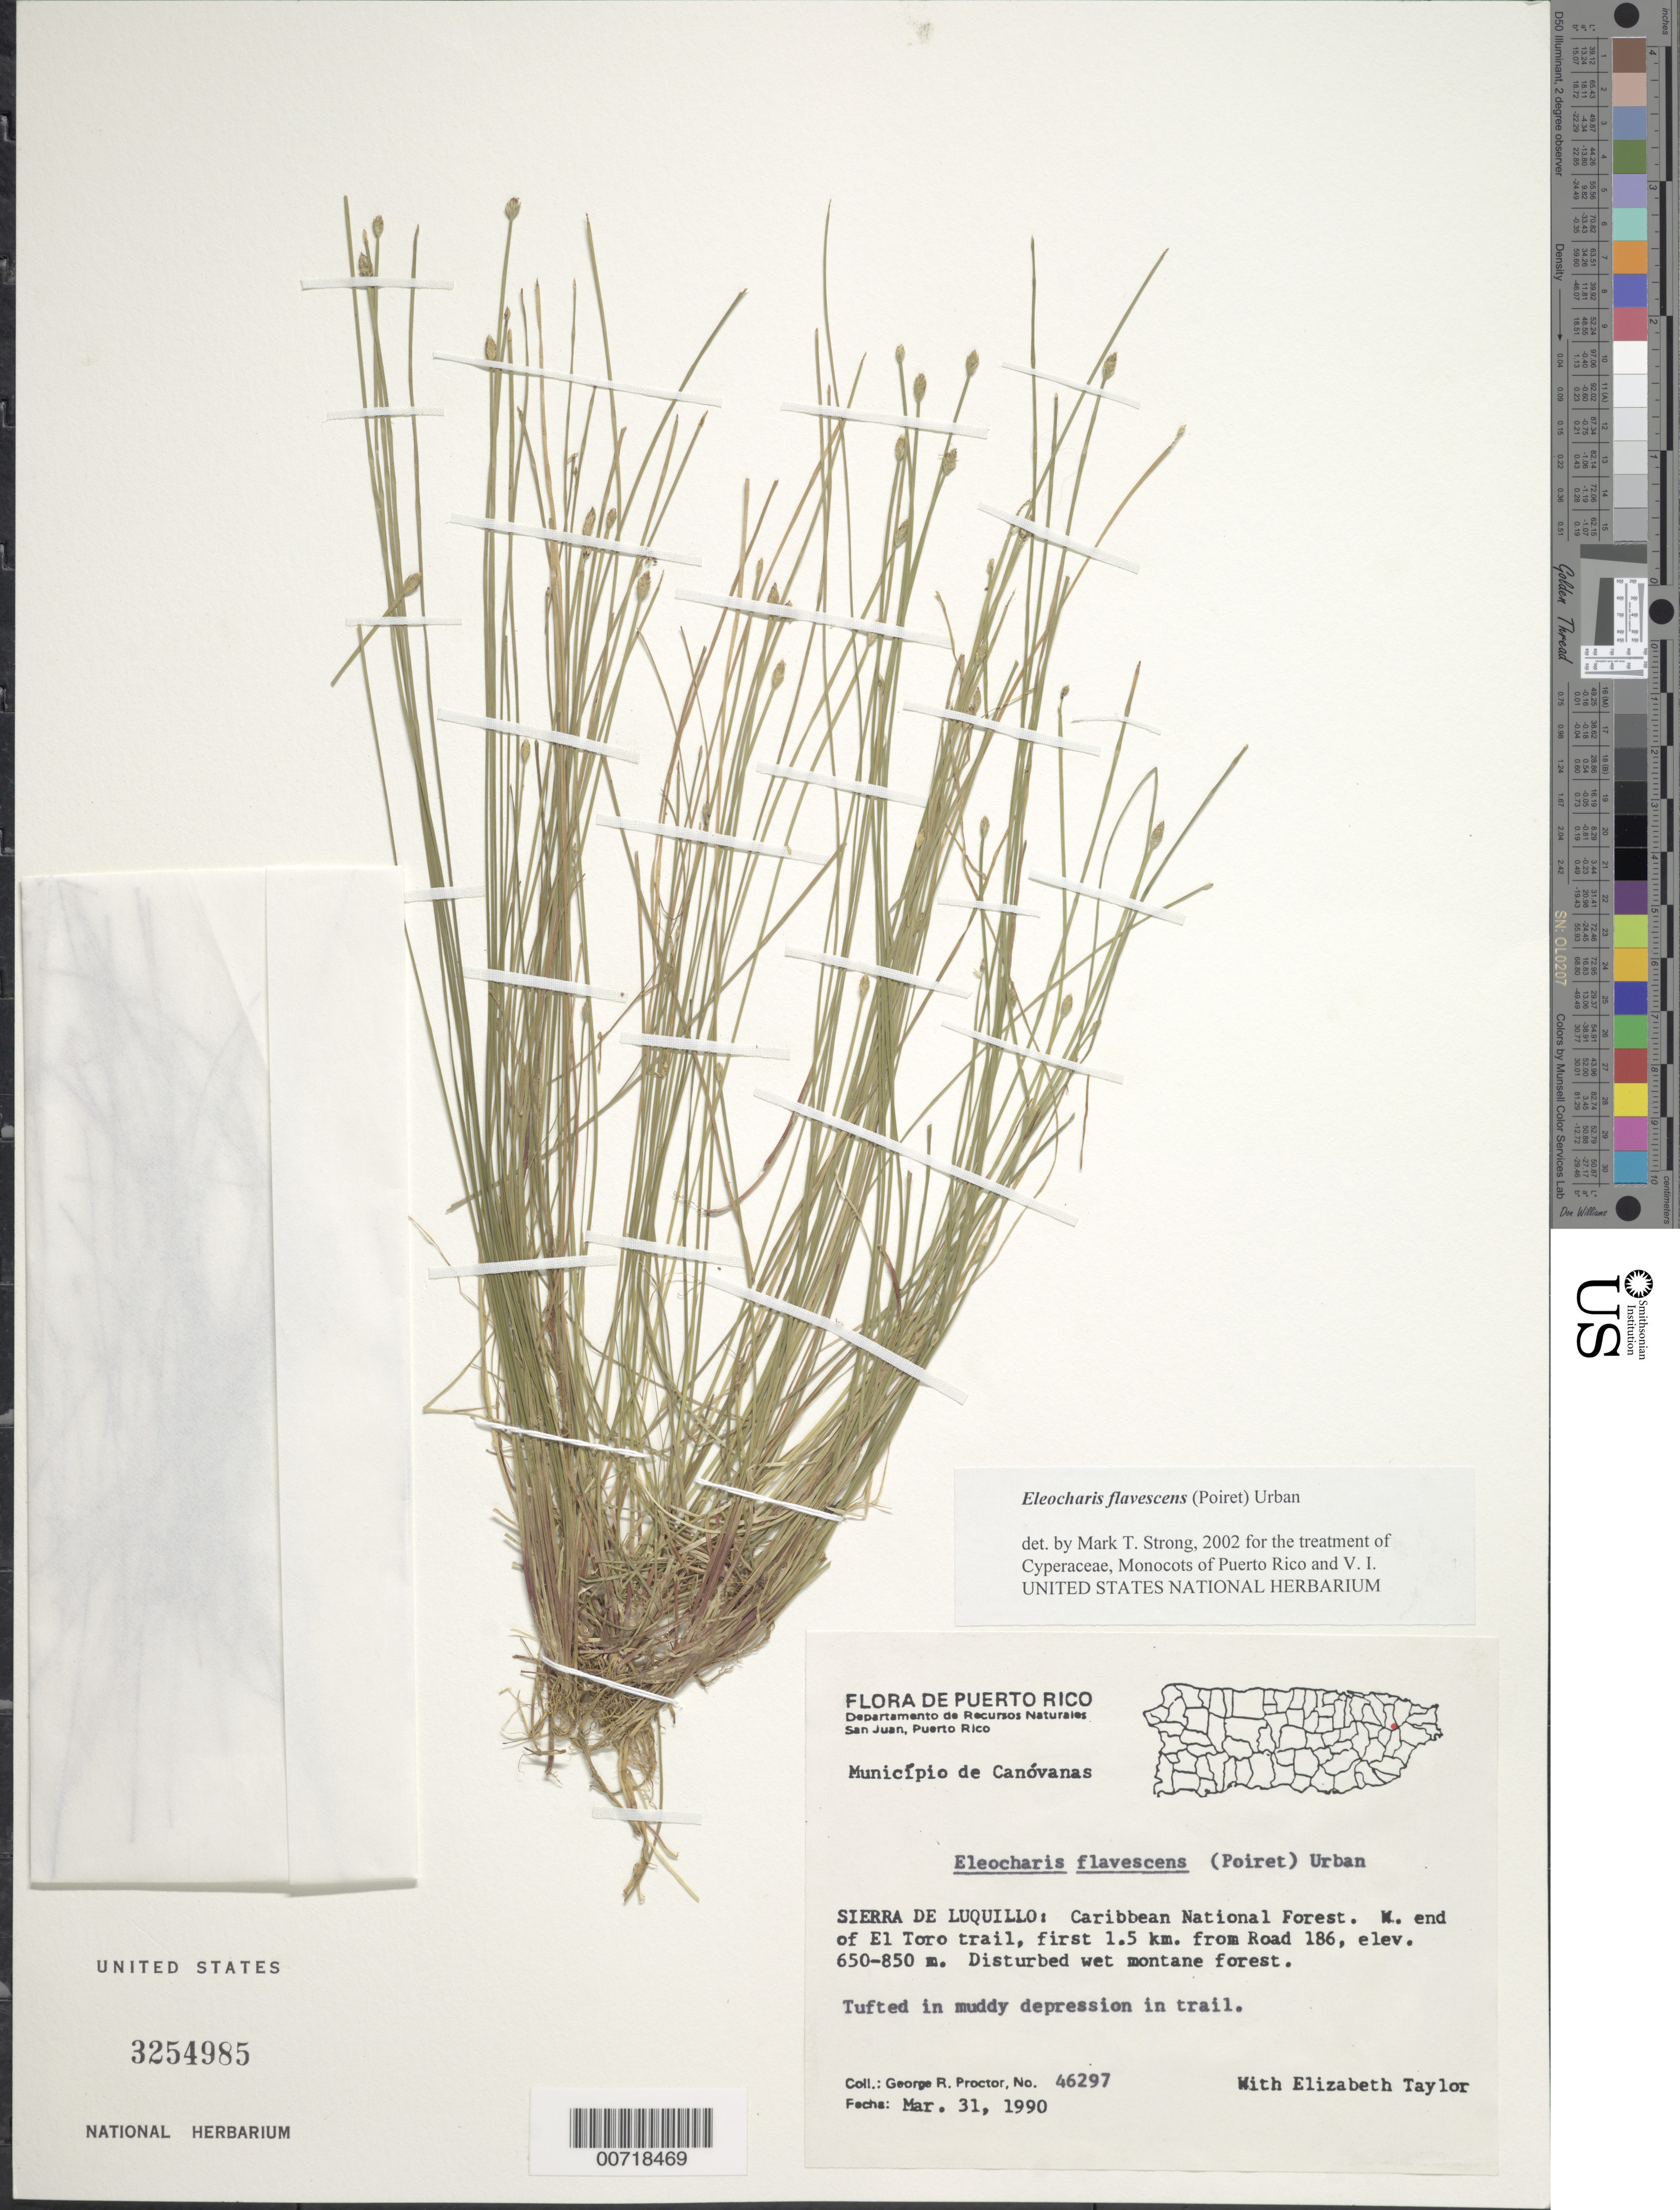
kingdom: Plantae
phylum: Tracheophyta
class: Liliopsida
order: Poales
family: Cyperaceae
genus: Eleocharis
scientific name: Eleocharis flavescens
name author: (Poir.) Urb.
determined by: Strong, M. T., (US), Smithsonian Institution - National Museum of Natural History (UNITED STATES)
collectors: G. R. Proctor & E. Taylor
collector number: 46297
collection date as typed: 31 Mar 1990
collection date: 1990-03-31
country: Puerto Rico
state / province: Luquillo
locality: Canóvanas: Sierra de Luquillo, Caribbean National Forest. W end of El Toro trail, first 1.5 km from Rd. 186.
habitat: Disturbed wet montane forest; muddy depression in trail.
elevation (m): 650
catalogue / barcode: US 3254985